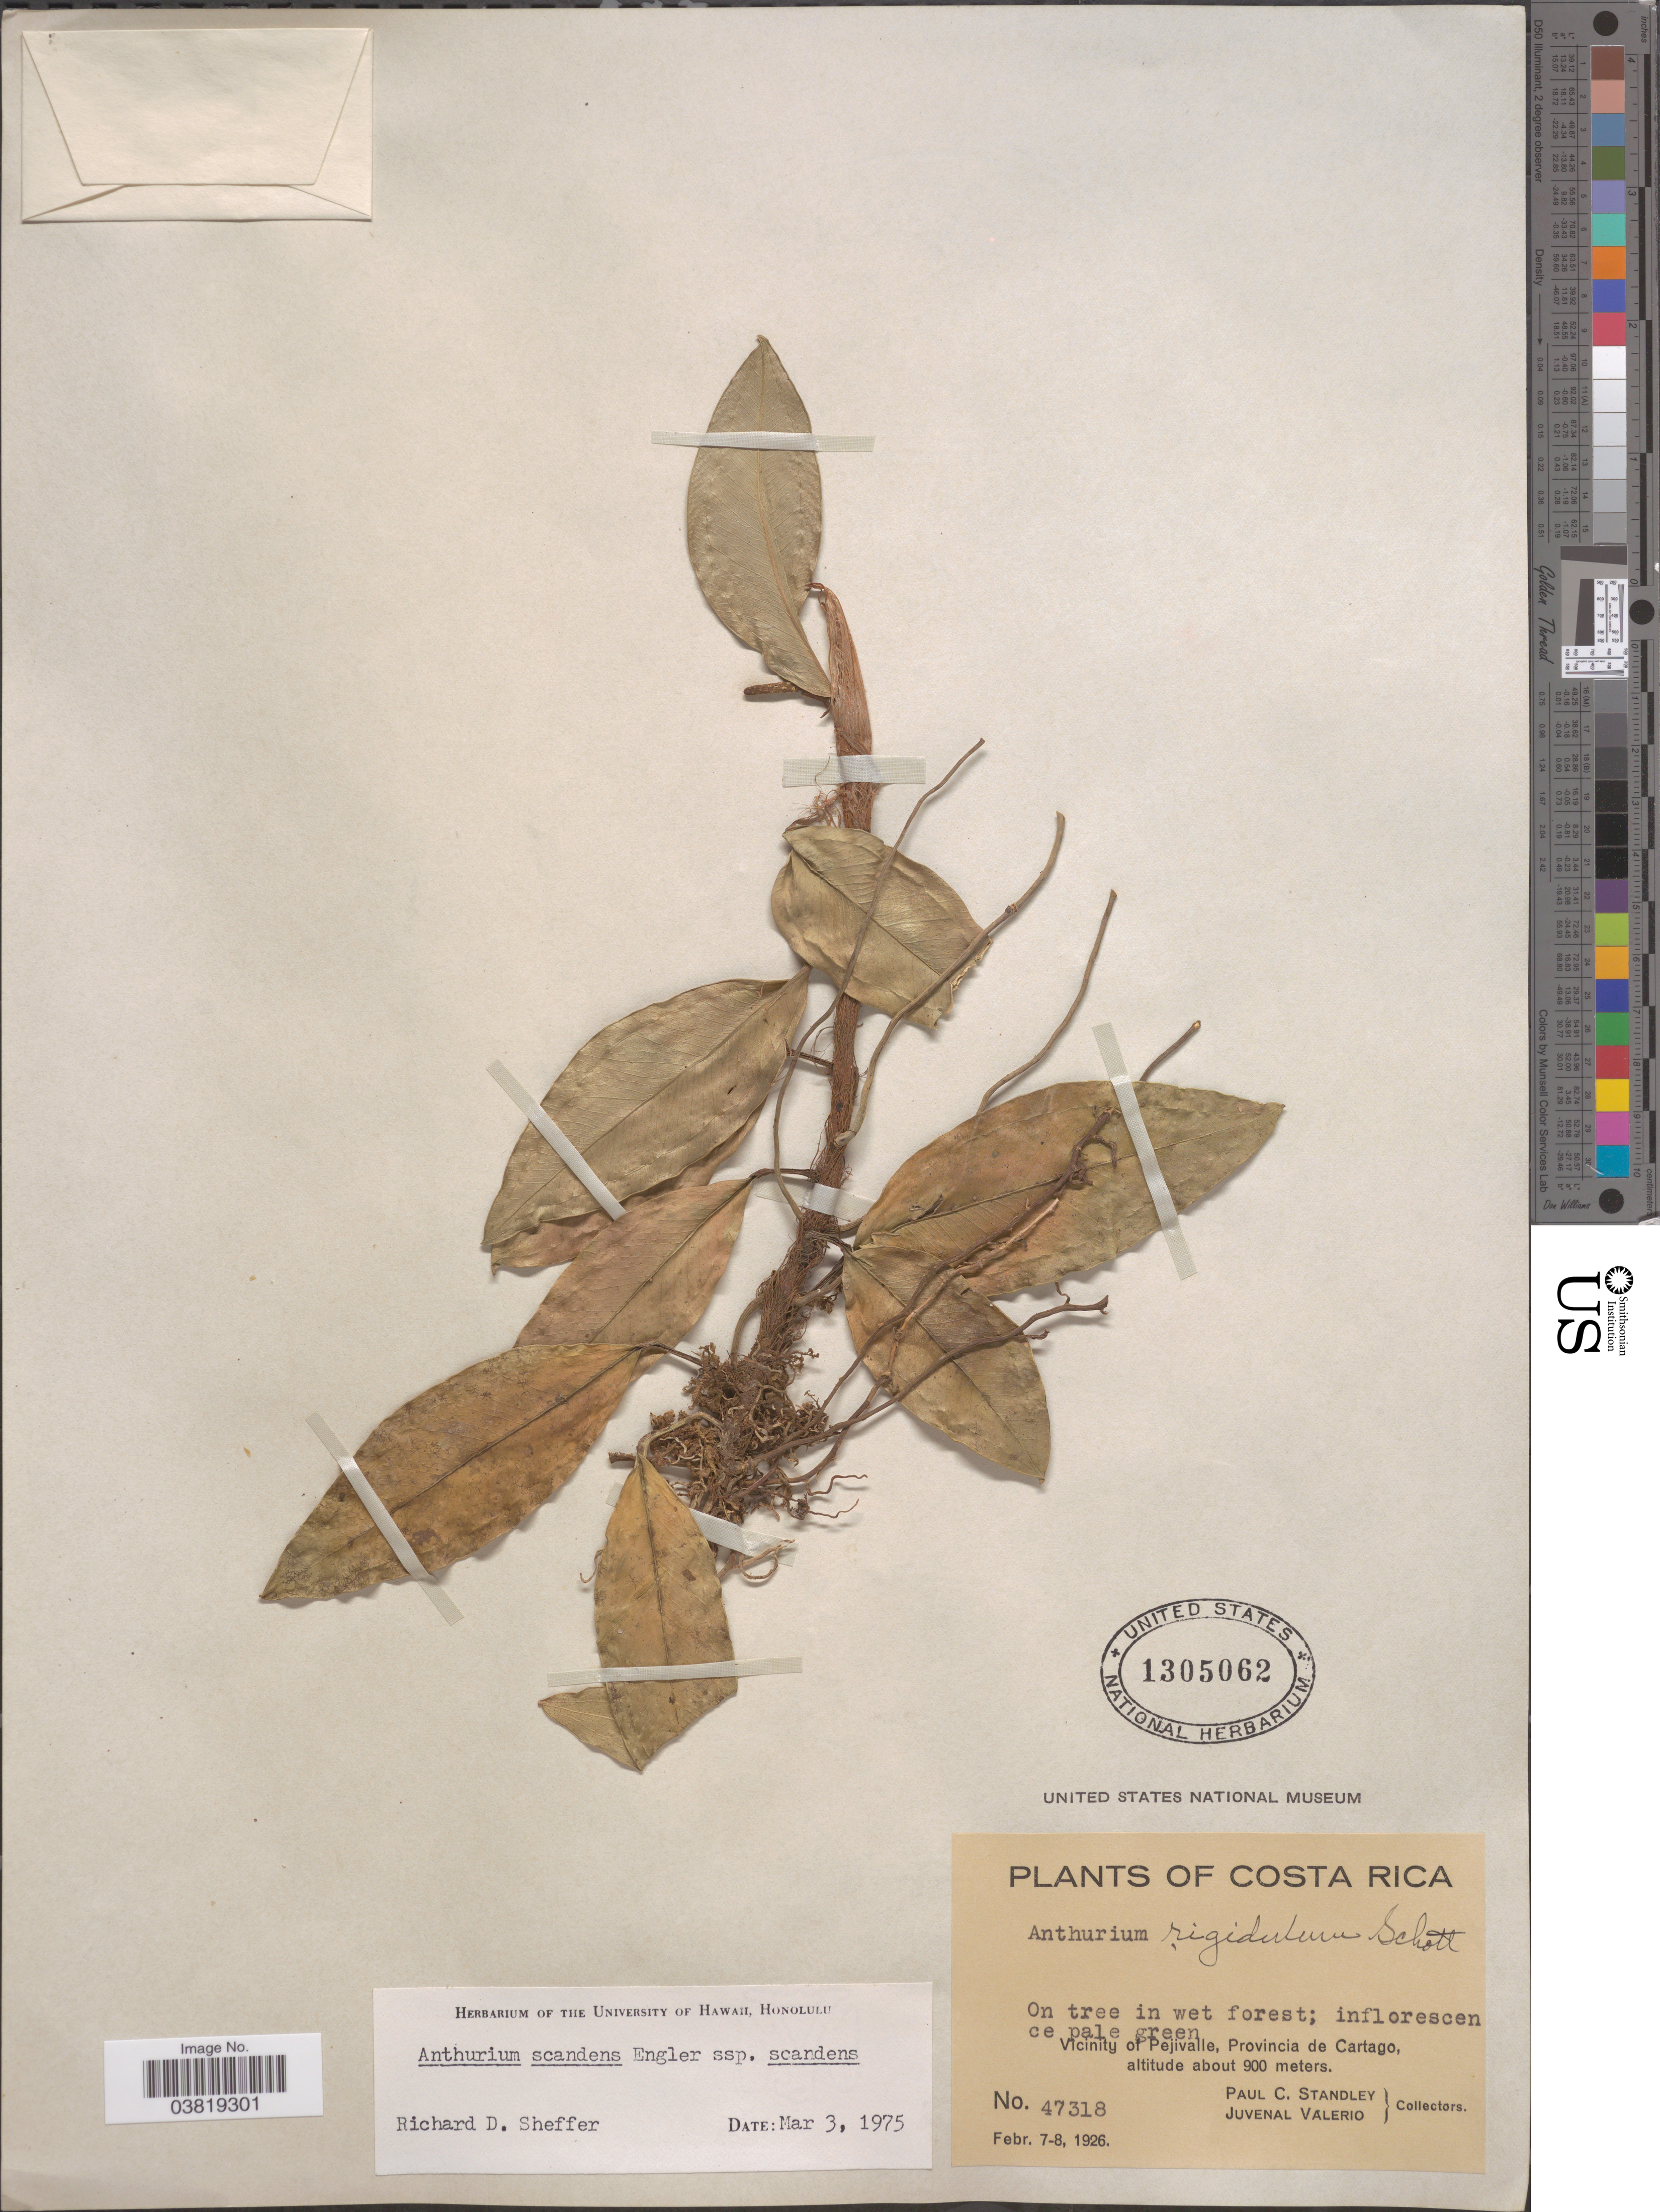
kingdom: Plantae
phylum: Tracheophyta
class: Liliopsida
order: Alismatales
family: Araceae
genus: Anthurium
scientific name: Anthurium scandens var. scandens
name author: (Aubl.) Engl.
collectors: P. C. Standley & J. Valerio R.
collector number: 47318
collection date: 1926-02-07/1926-02-08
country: Costa Rica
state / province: Cartago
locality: Vicinity of Pejivalle.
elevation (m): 900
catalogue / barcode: US 1305062